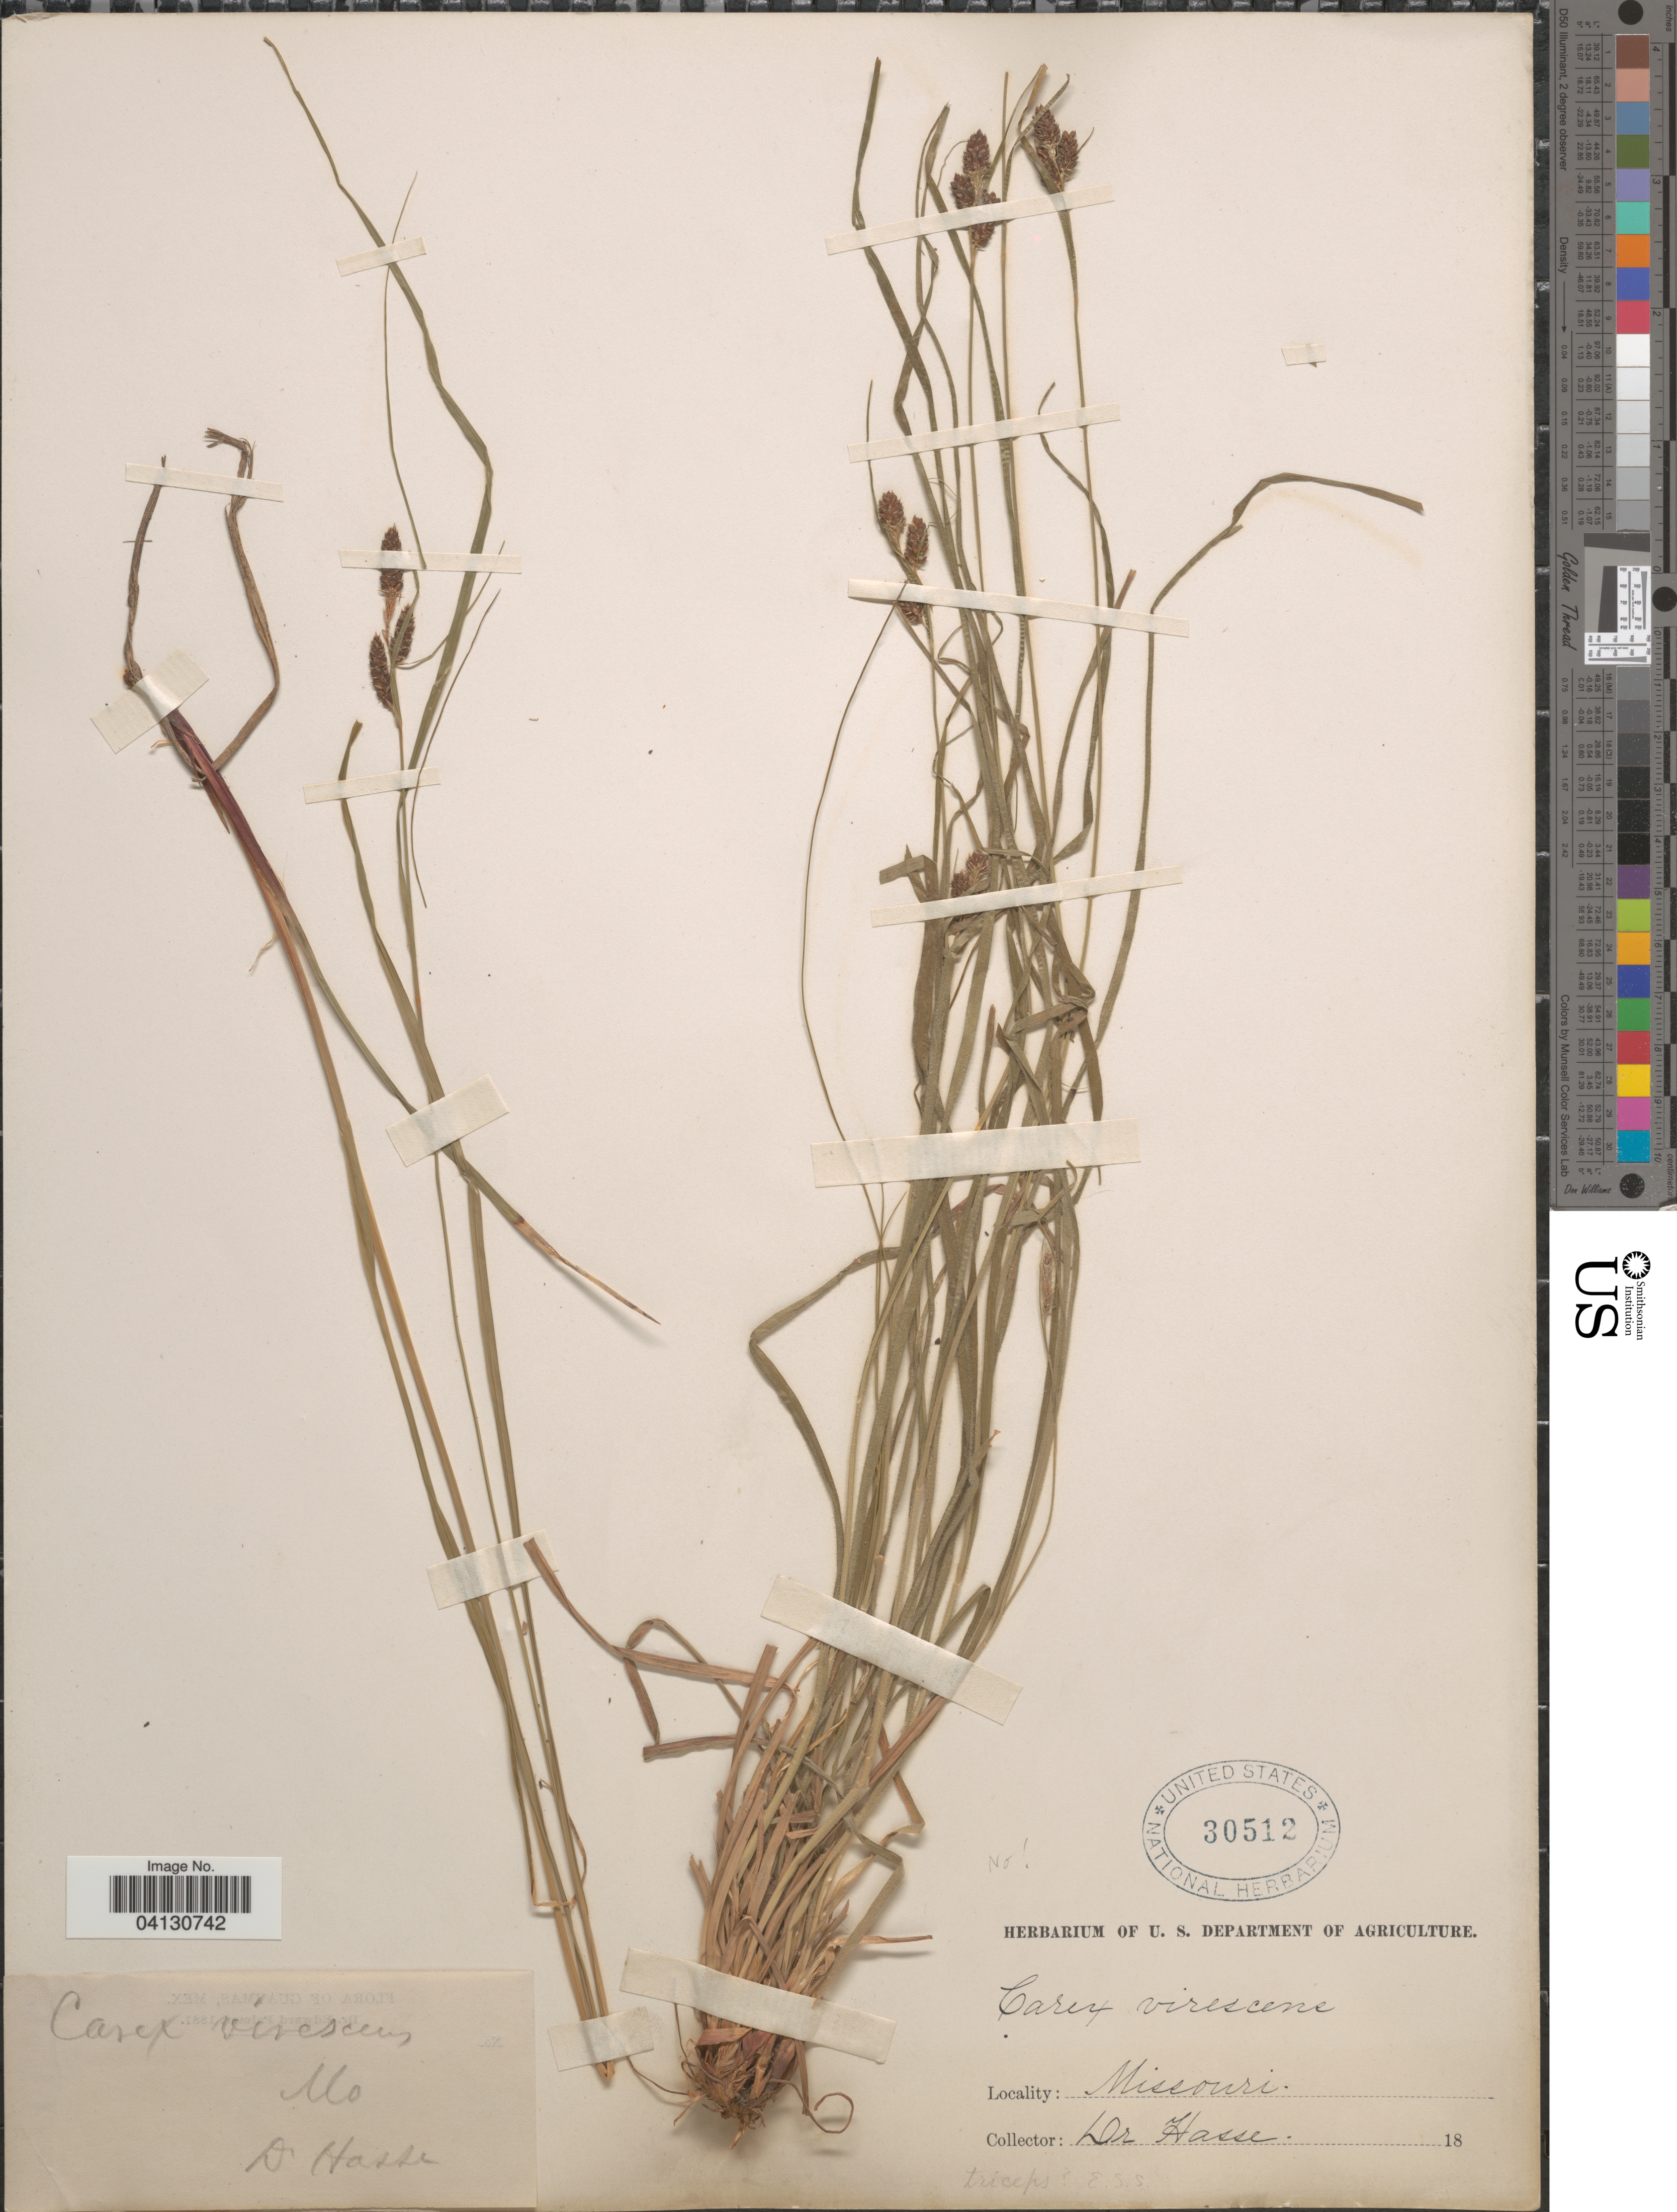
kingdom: Plantae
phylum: Tracheophyta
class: Liliopsida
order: Poales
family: Cyperaceae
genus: Carex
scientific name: Carex virescens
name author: Muhl. ex Willd.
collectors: -. Hasse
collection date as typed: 18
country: United States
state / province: Missouri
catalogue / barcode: US 30512